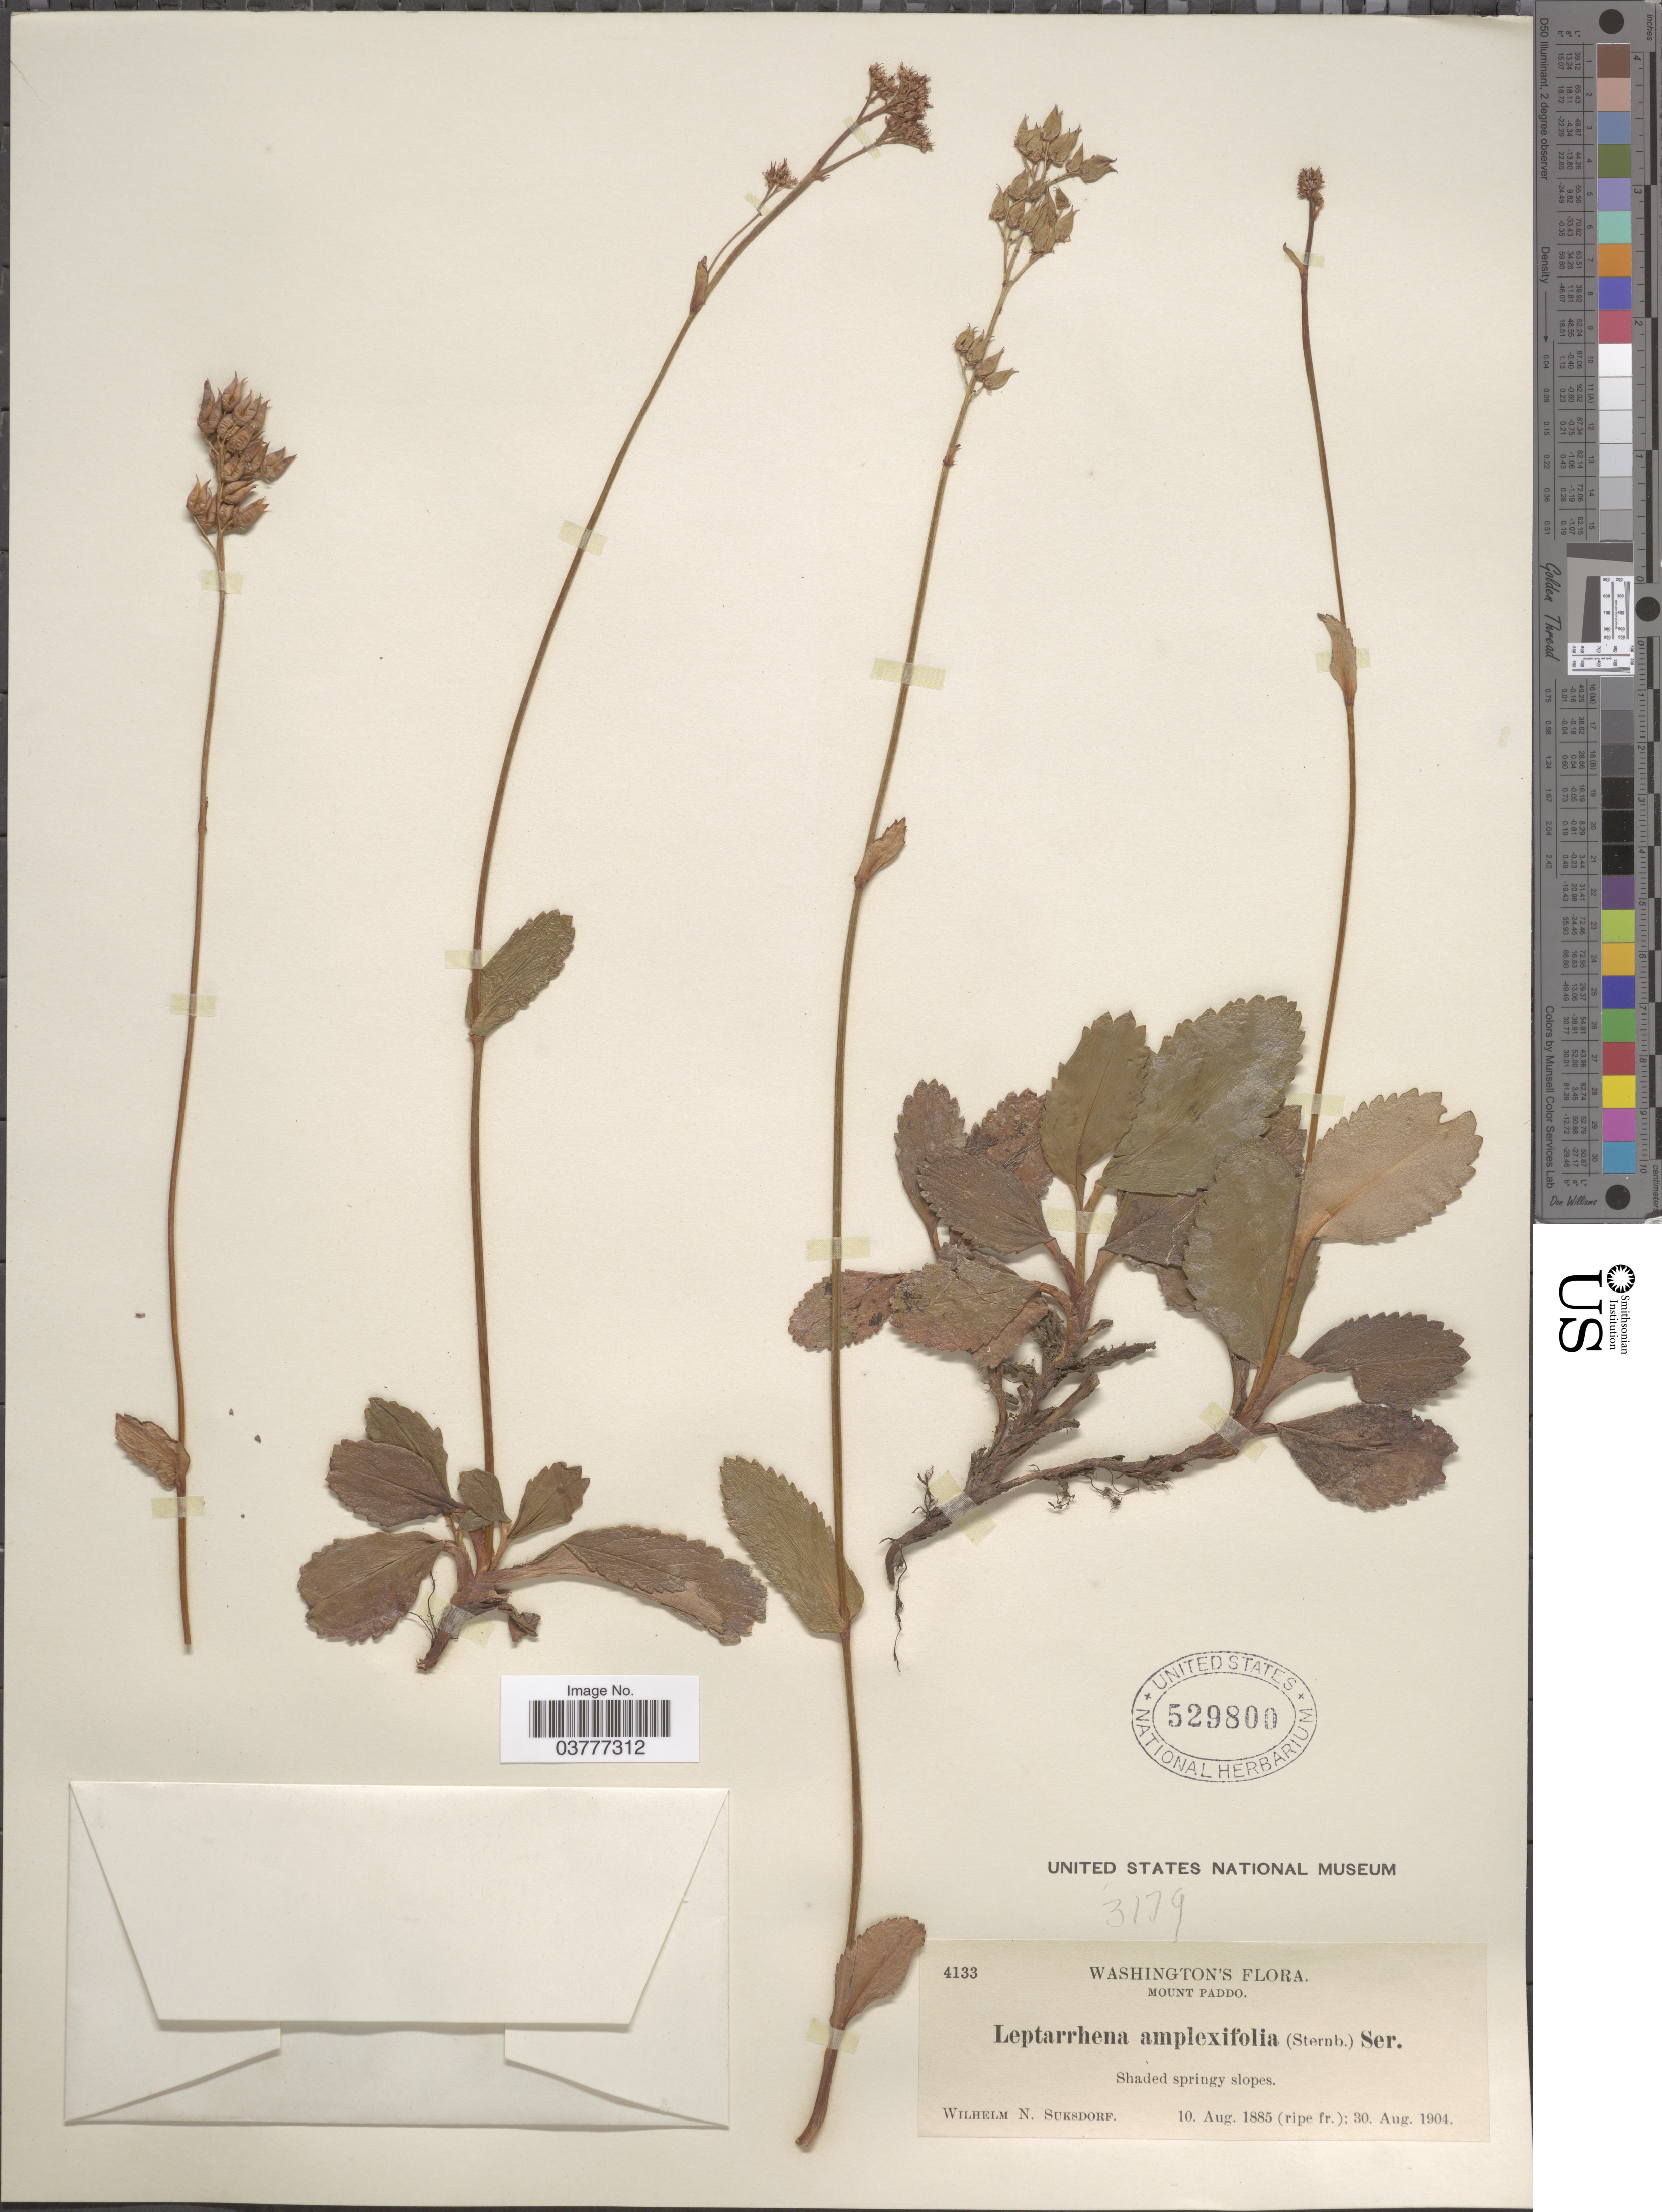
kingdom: Plantae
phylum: Tracheophyta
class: Magnoliopsida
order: Saxifragales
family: Saxifragaceae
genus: Leptarrhena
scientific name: Leptarrhena pyrolifolia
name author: (D. Don) Ser.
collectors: W. N. Suksdorf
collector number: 4133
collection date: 1885-08-10/1904-08-30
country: United States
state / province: Washington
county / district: Skamania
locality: Mount Paddo.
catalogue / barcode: US 529800